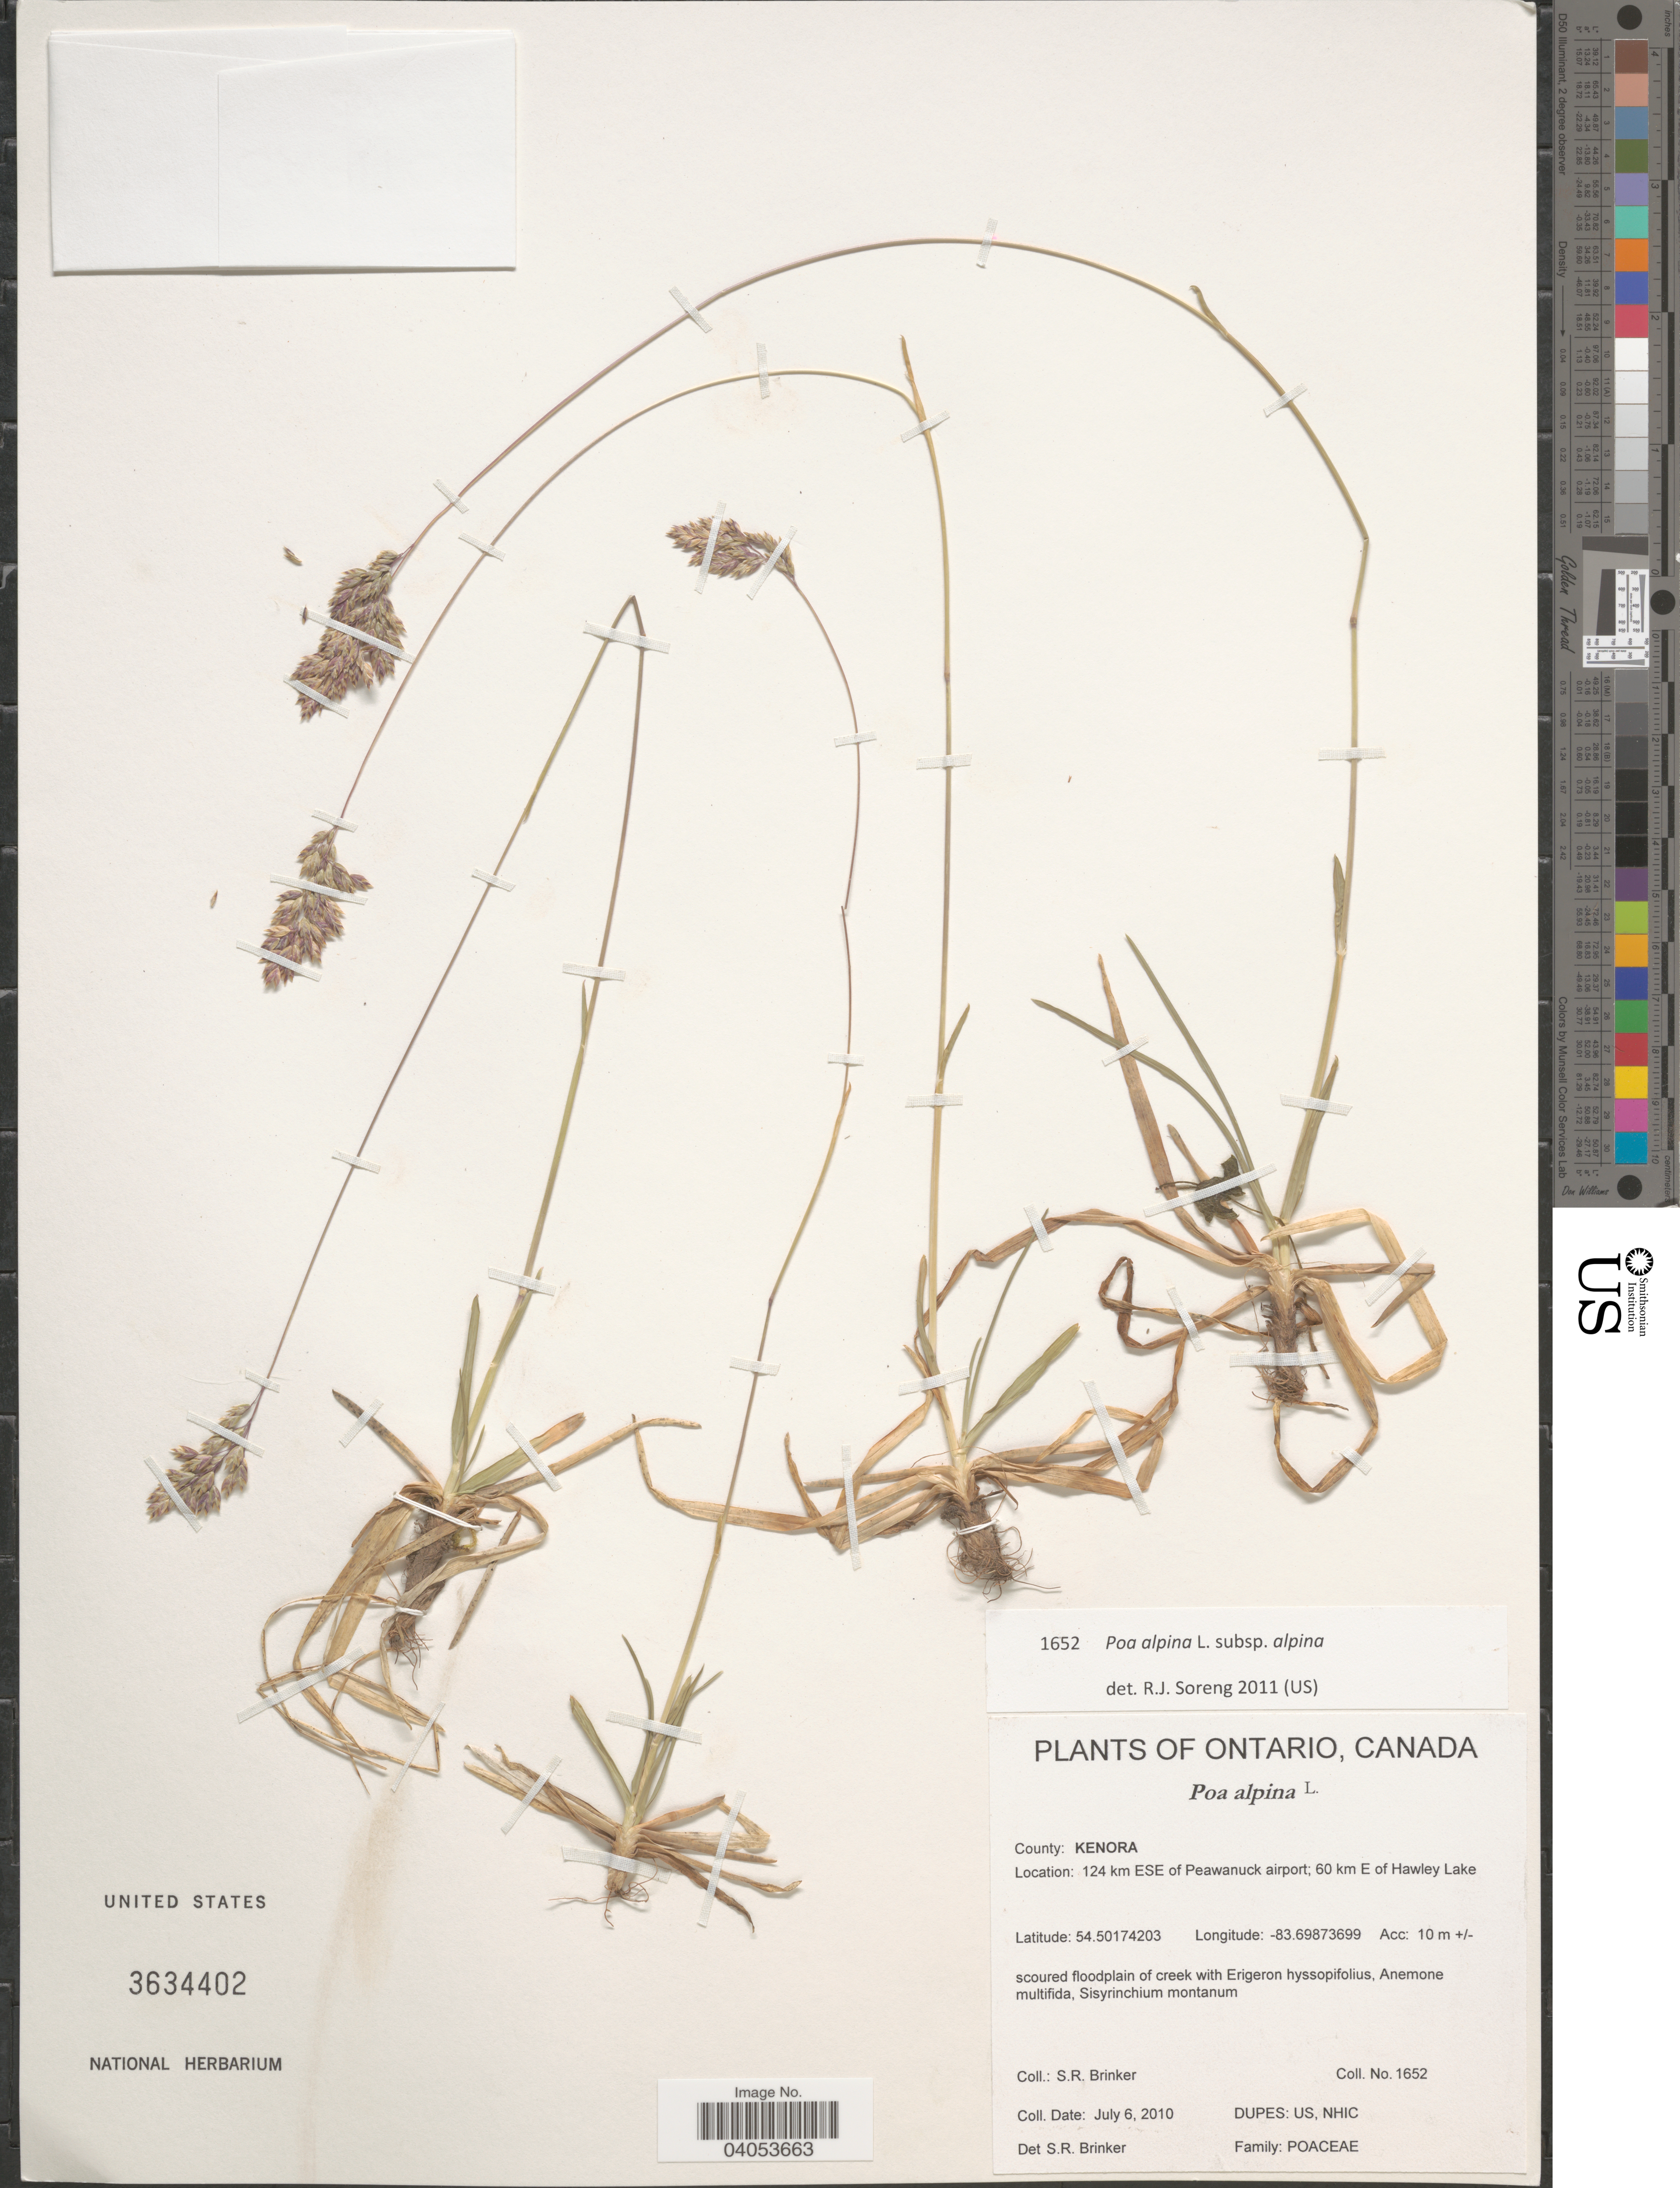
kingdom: Plantae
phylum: Tracheophyta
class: Liliopsida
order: Poales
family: Poaceae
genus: Poa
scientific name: Poa alpina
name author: L.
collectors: S. Brinker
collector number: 1652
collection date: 2010-07-06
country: Canada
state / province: Ontario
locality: County: Kenora. 124 km ESE of Peawanuck airport; 60 km E of Hawley Lake.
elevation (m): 10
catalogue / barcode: US 3634402